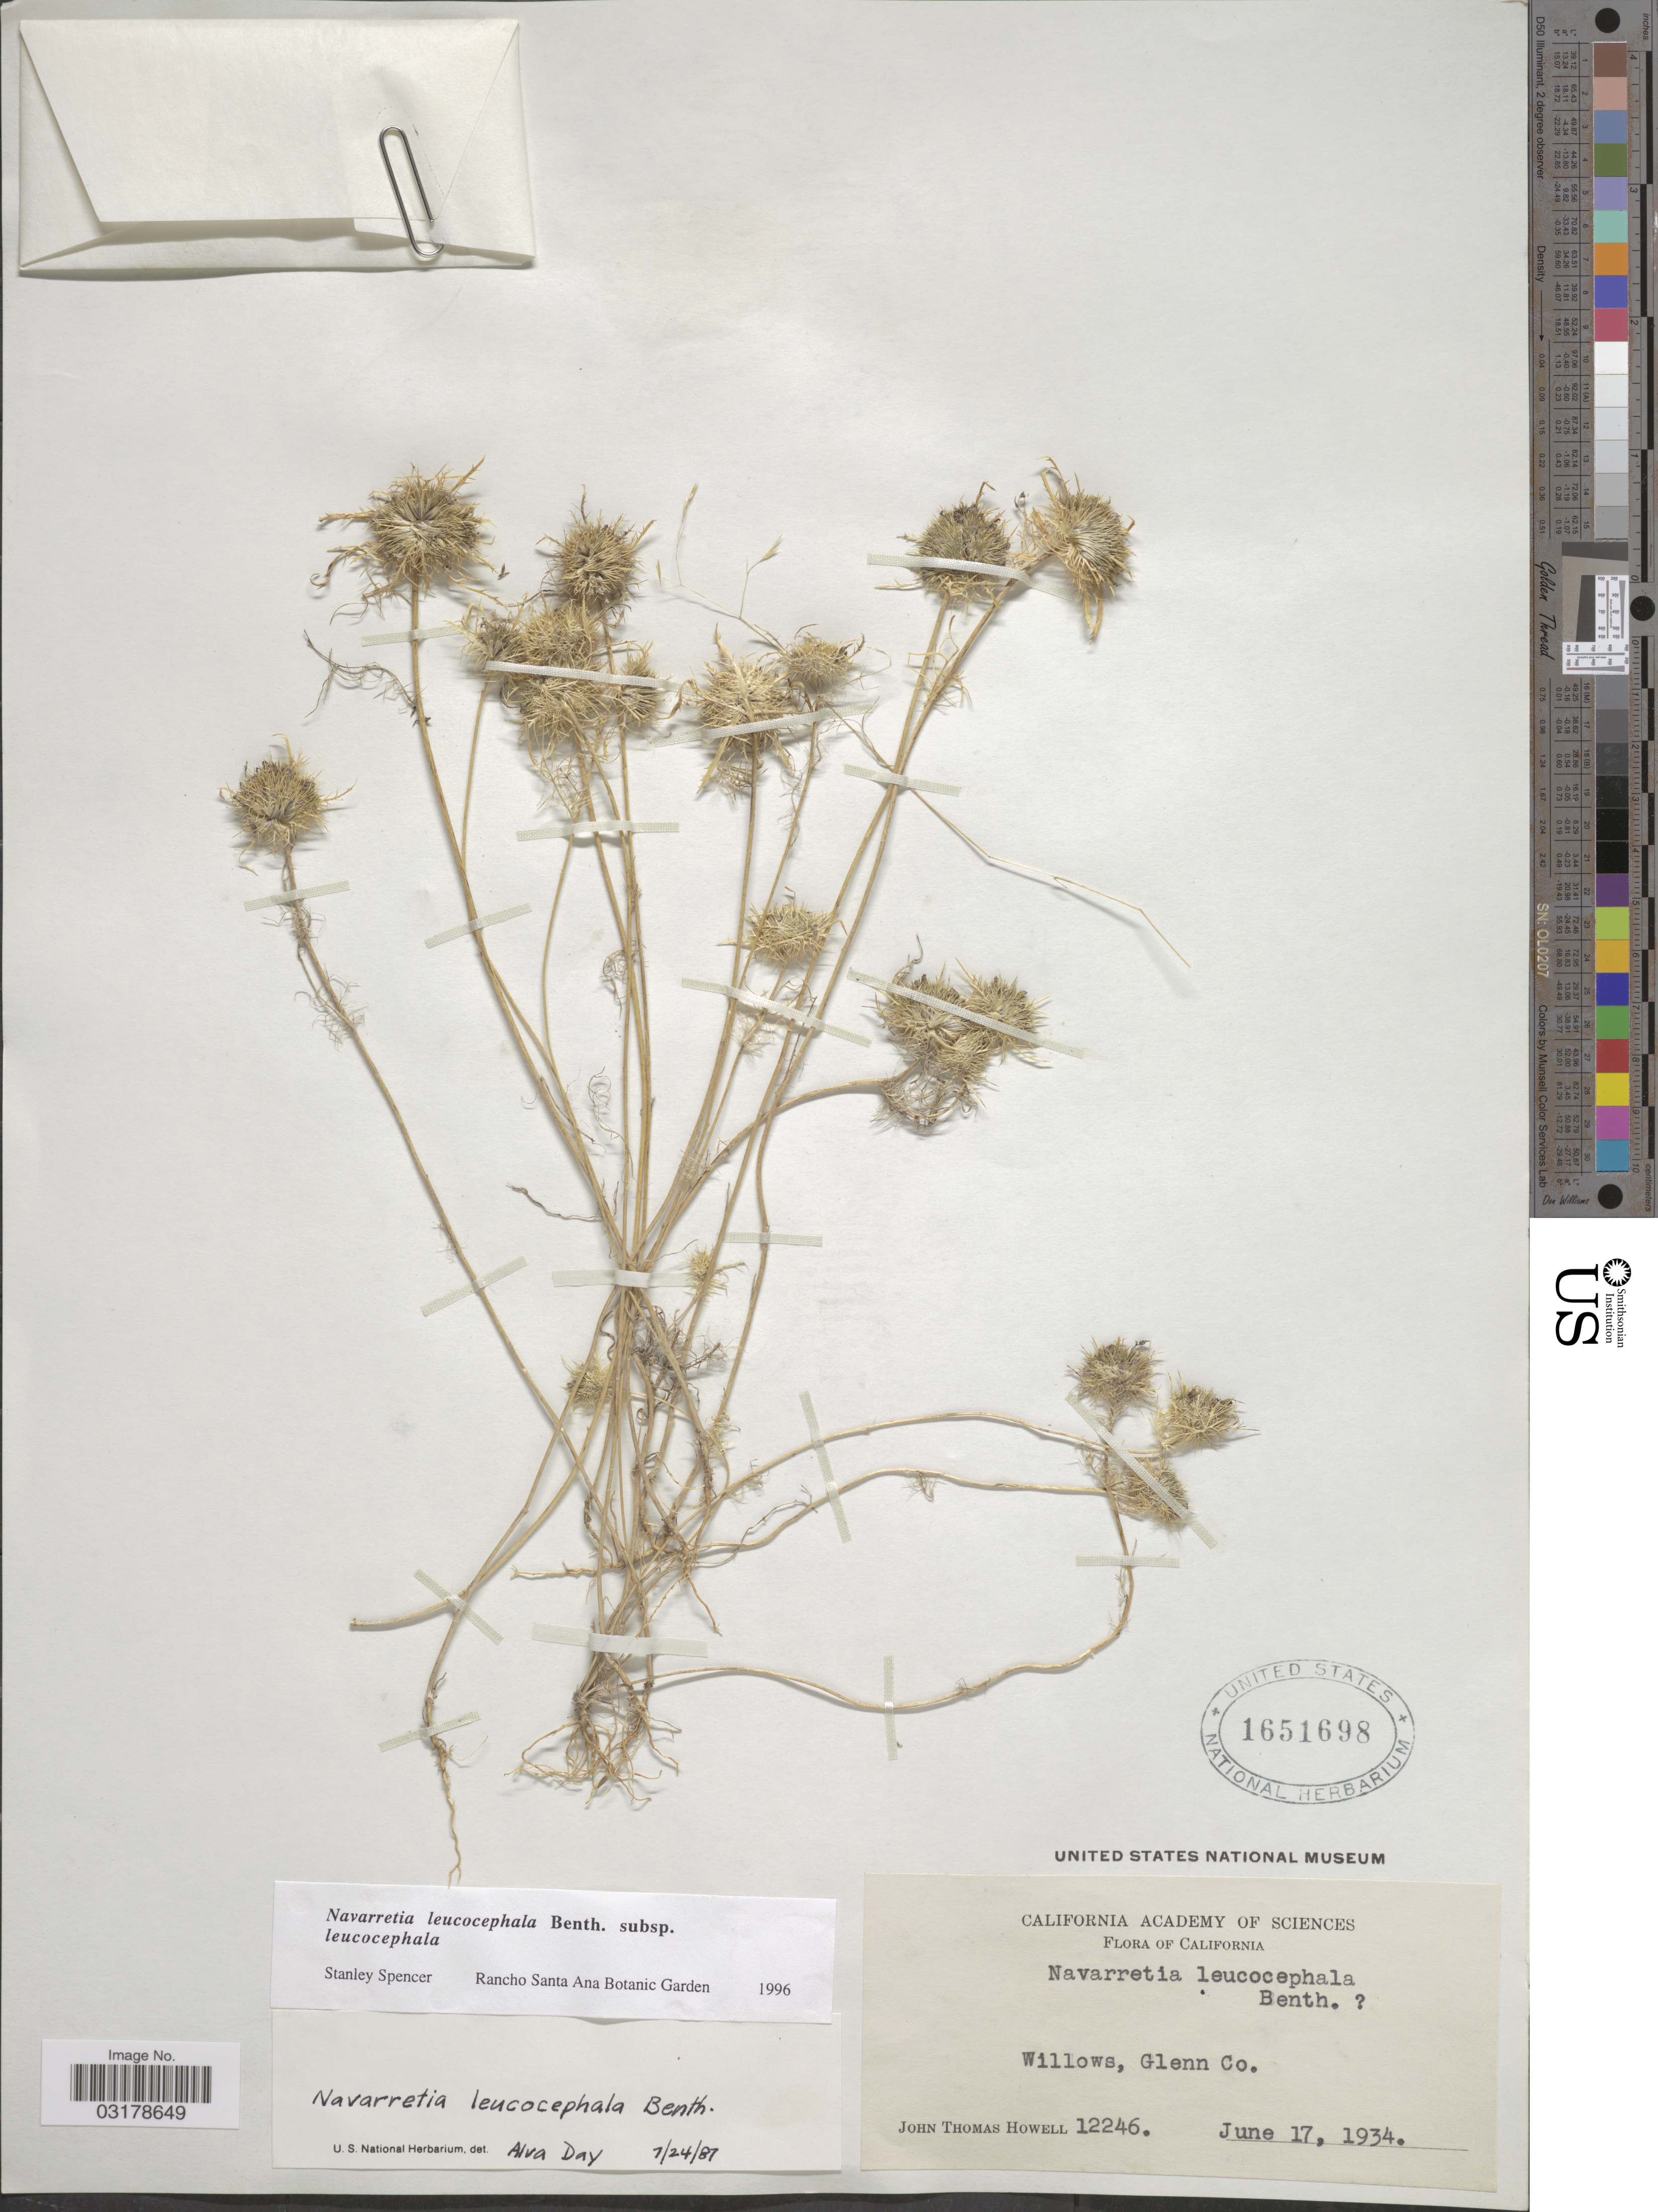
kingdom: Plantae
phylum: Tracheophyta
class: Magnoliopsida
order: Ericales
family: Polemoniaceae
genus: Navarretia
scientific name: Navarretia leucocephala subsp. leucocephala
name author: Benth.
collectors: J. T. Howell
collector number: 12246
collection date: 1934-06-17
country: United States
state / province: California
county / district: Glenn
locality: Willows, Glenn Co.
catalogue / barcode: US 1651698